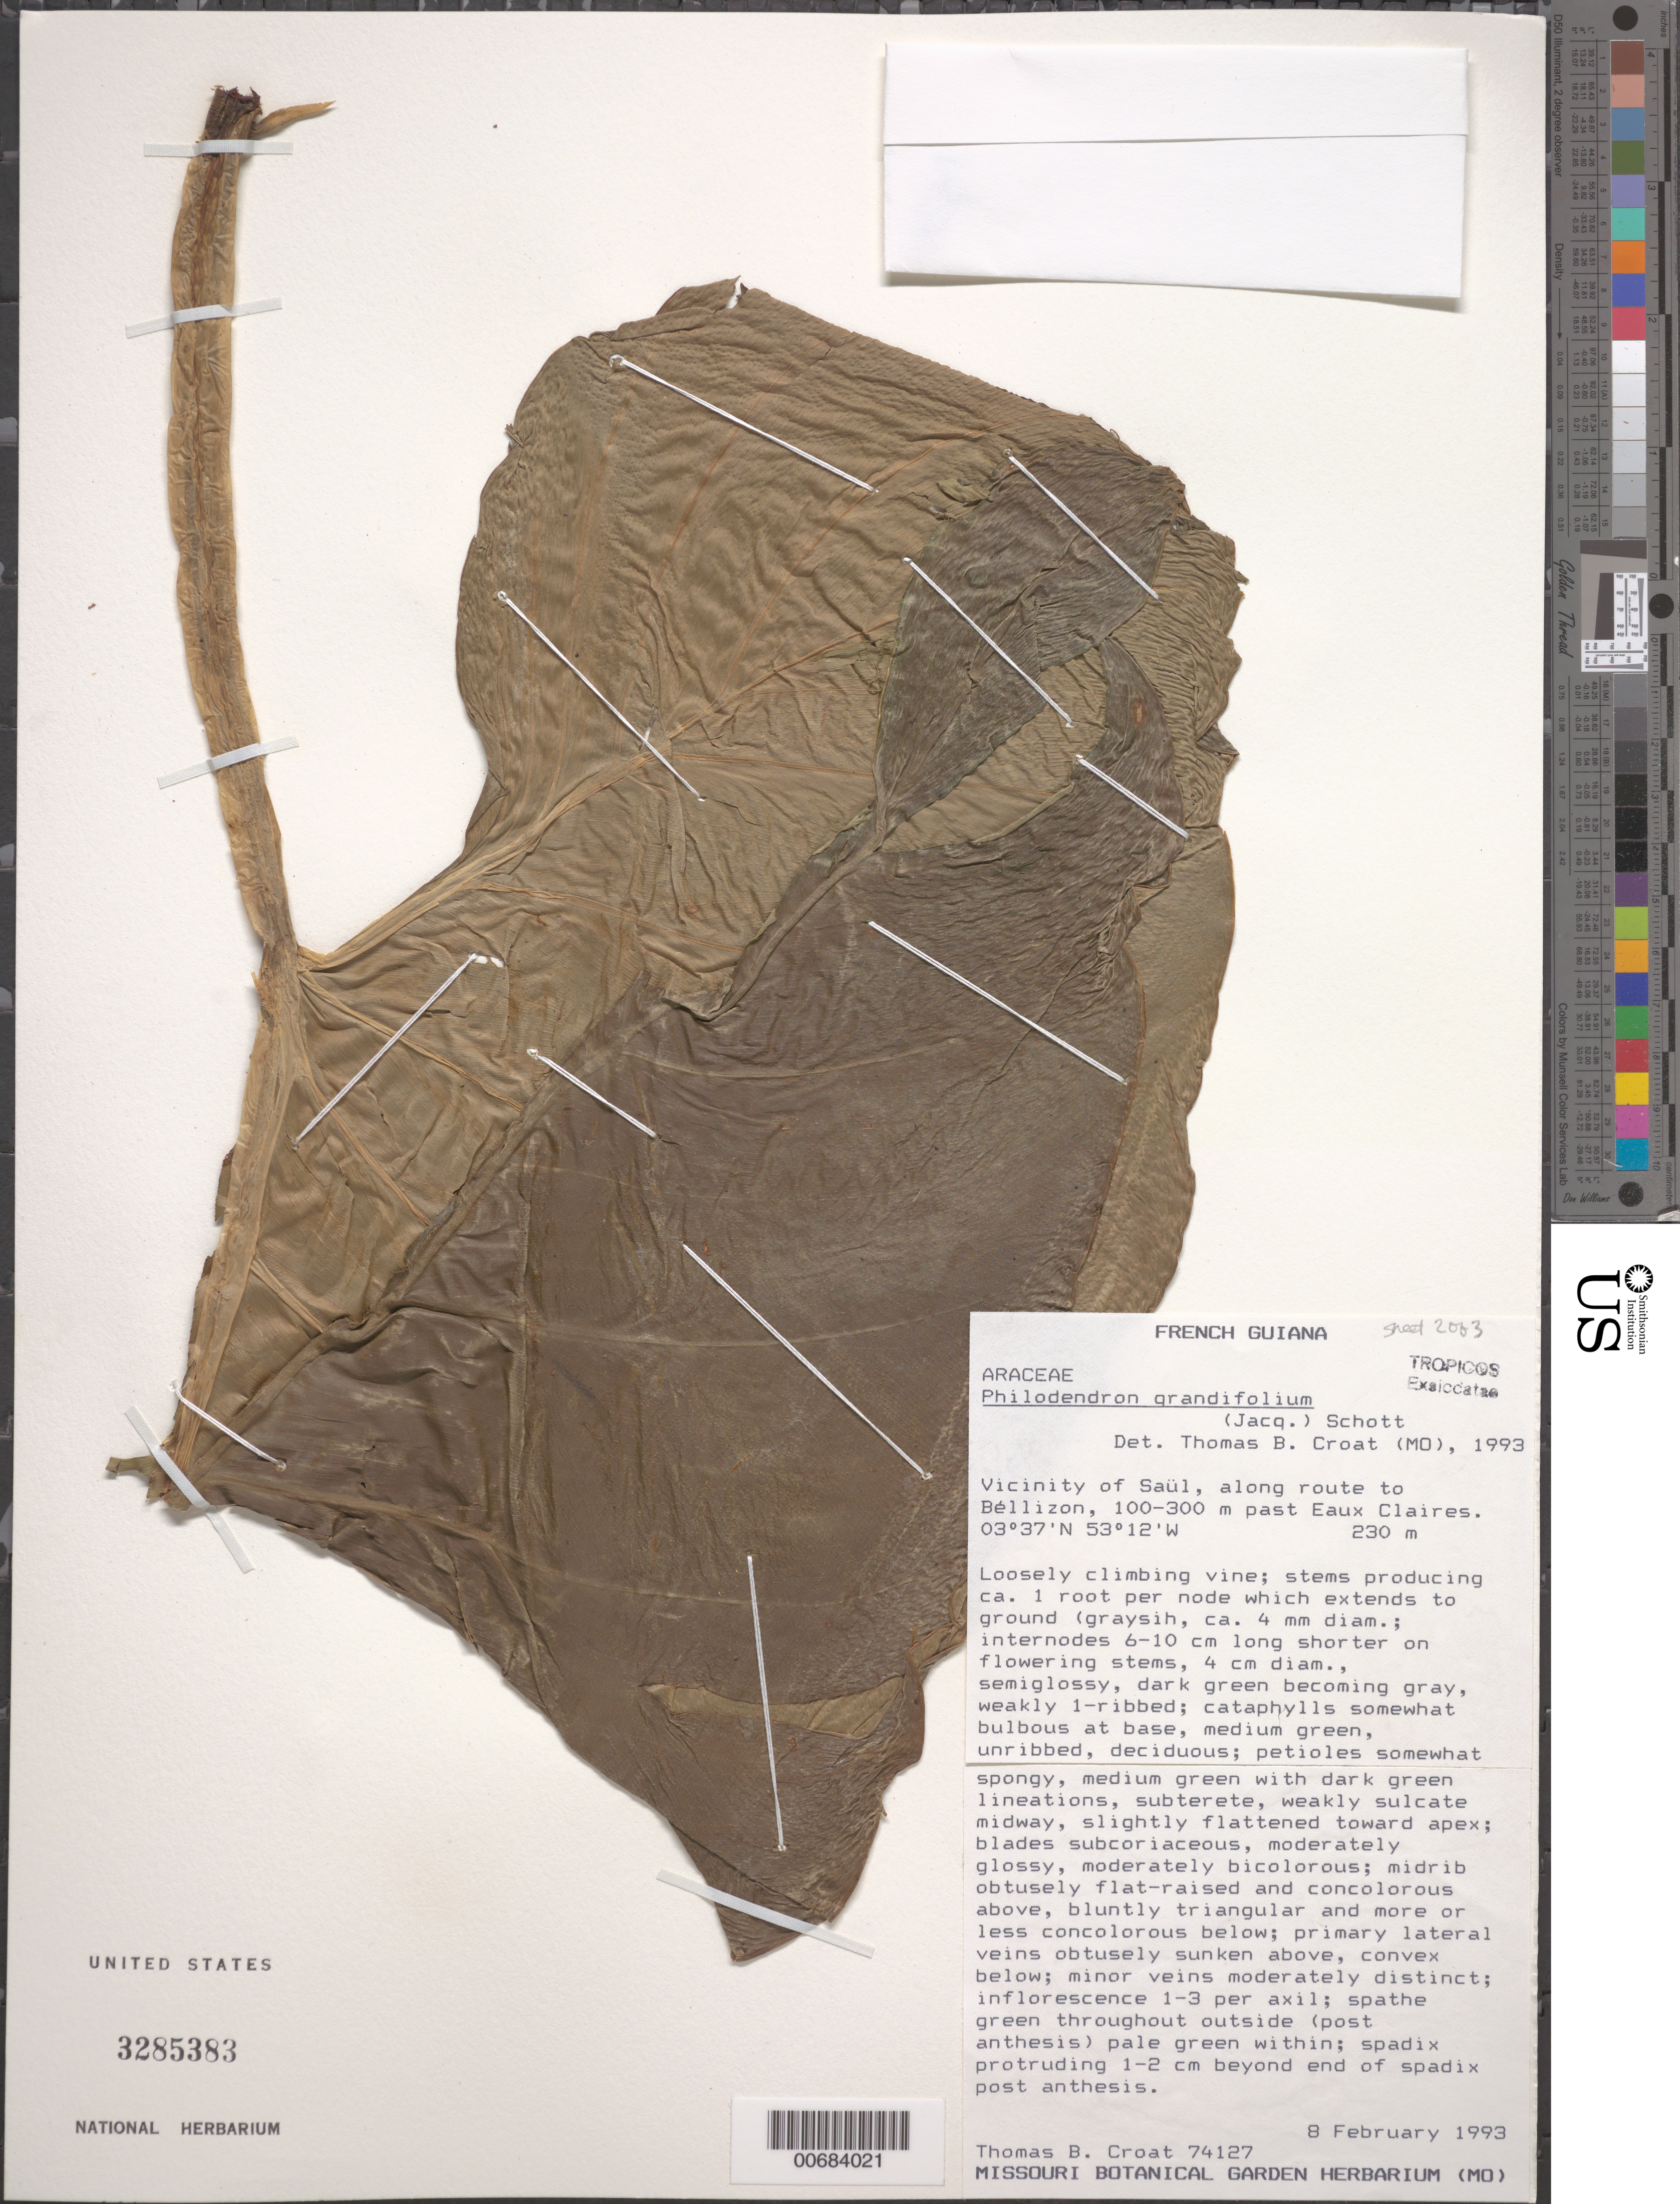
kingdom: Plantae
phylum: Tracheophyta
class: Liliopsida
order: Alismatales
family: Araceae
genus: Philodendron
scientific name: Philodendron grandifolium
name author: (Jacq.) Schott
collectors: T. B. Croat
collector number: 74127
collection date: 1993-02-08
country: French Guiana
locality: Vicinity of Saül, along route to Béllizon.100-300 m past Eaux Claires.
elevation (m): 230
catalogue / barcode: US 3285383